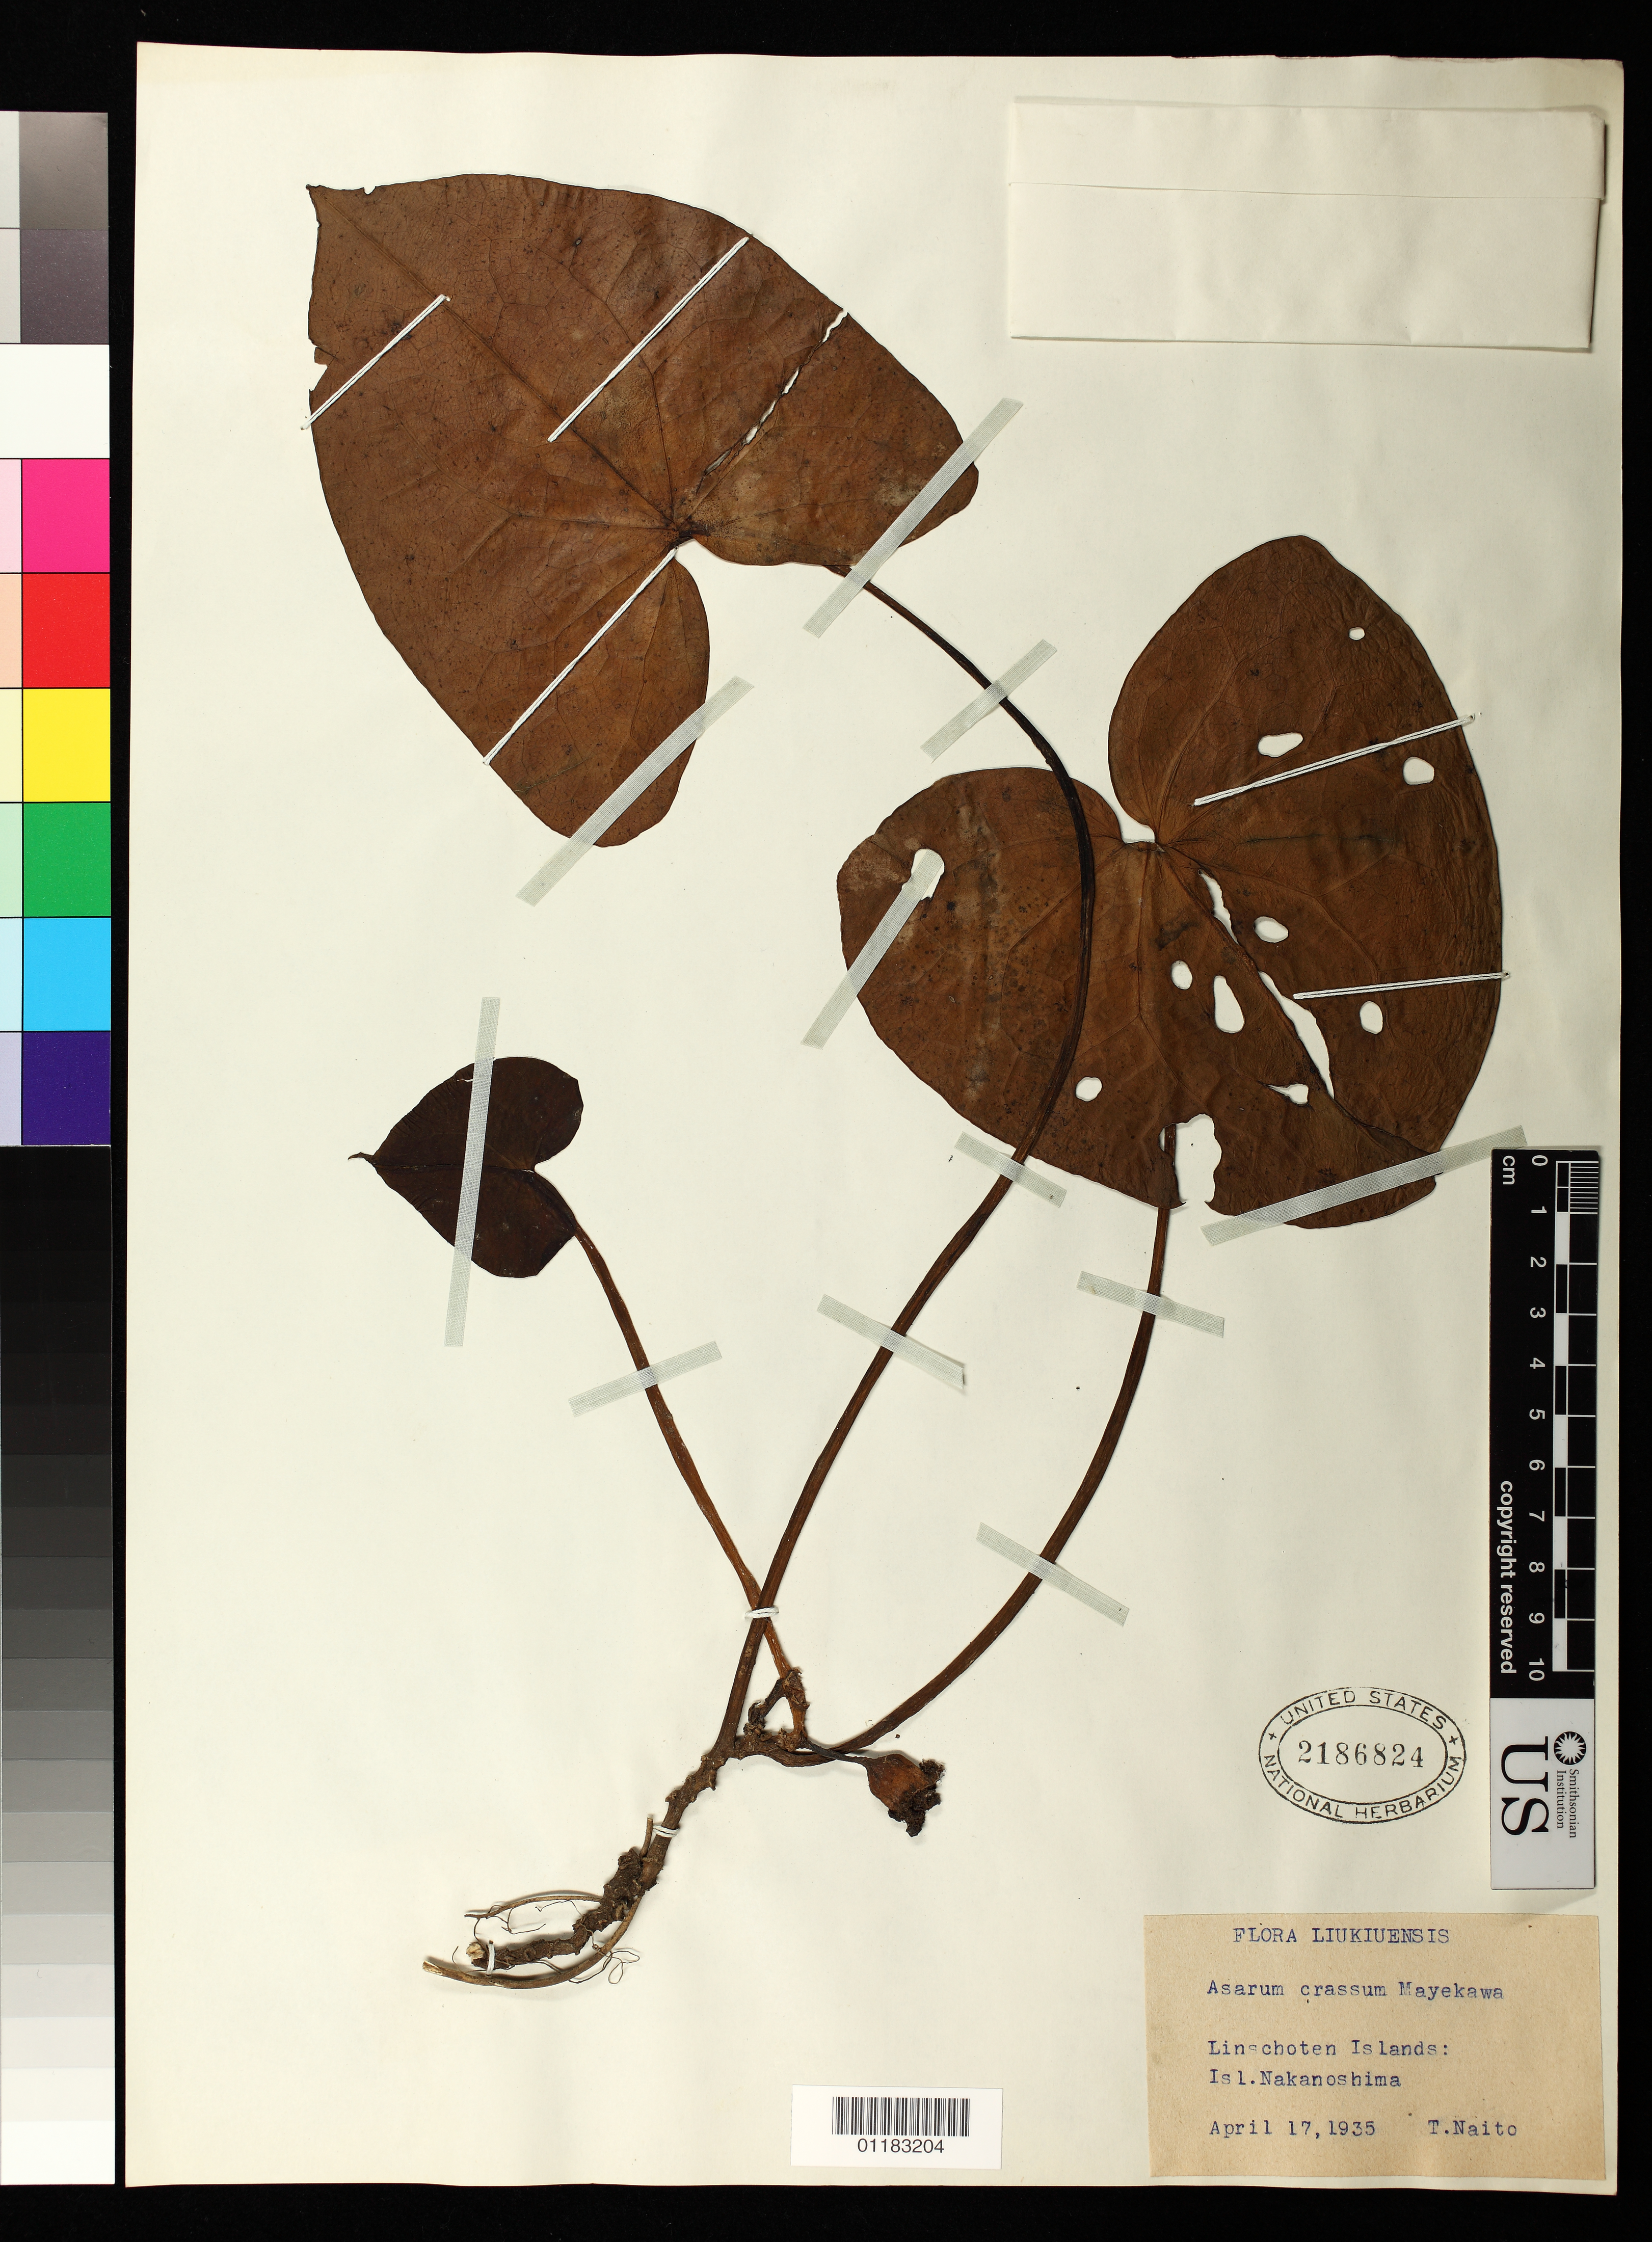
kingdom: Plantae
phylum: Tracheophyta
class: Magnoliopsida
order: Piperales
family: Aristolochiaceae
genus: Asarum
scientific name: Asarum crassum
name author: F. Maek.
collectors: T. Naito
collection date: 1935-04-17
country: Japan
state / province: Tokyo, Federal City of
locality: Linschoten Islands, Island Nakanoshima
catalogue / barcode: US 2186824